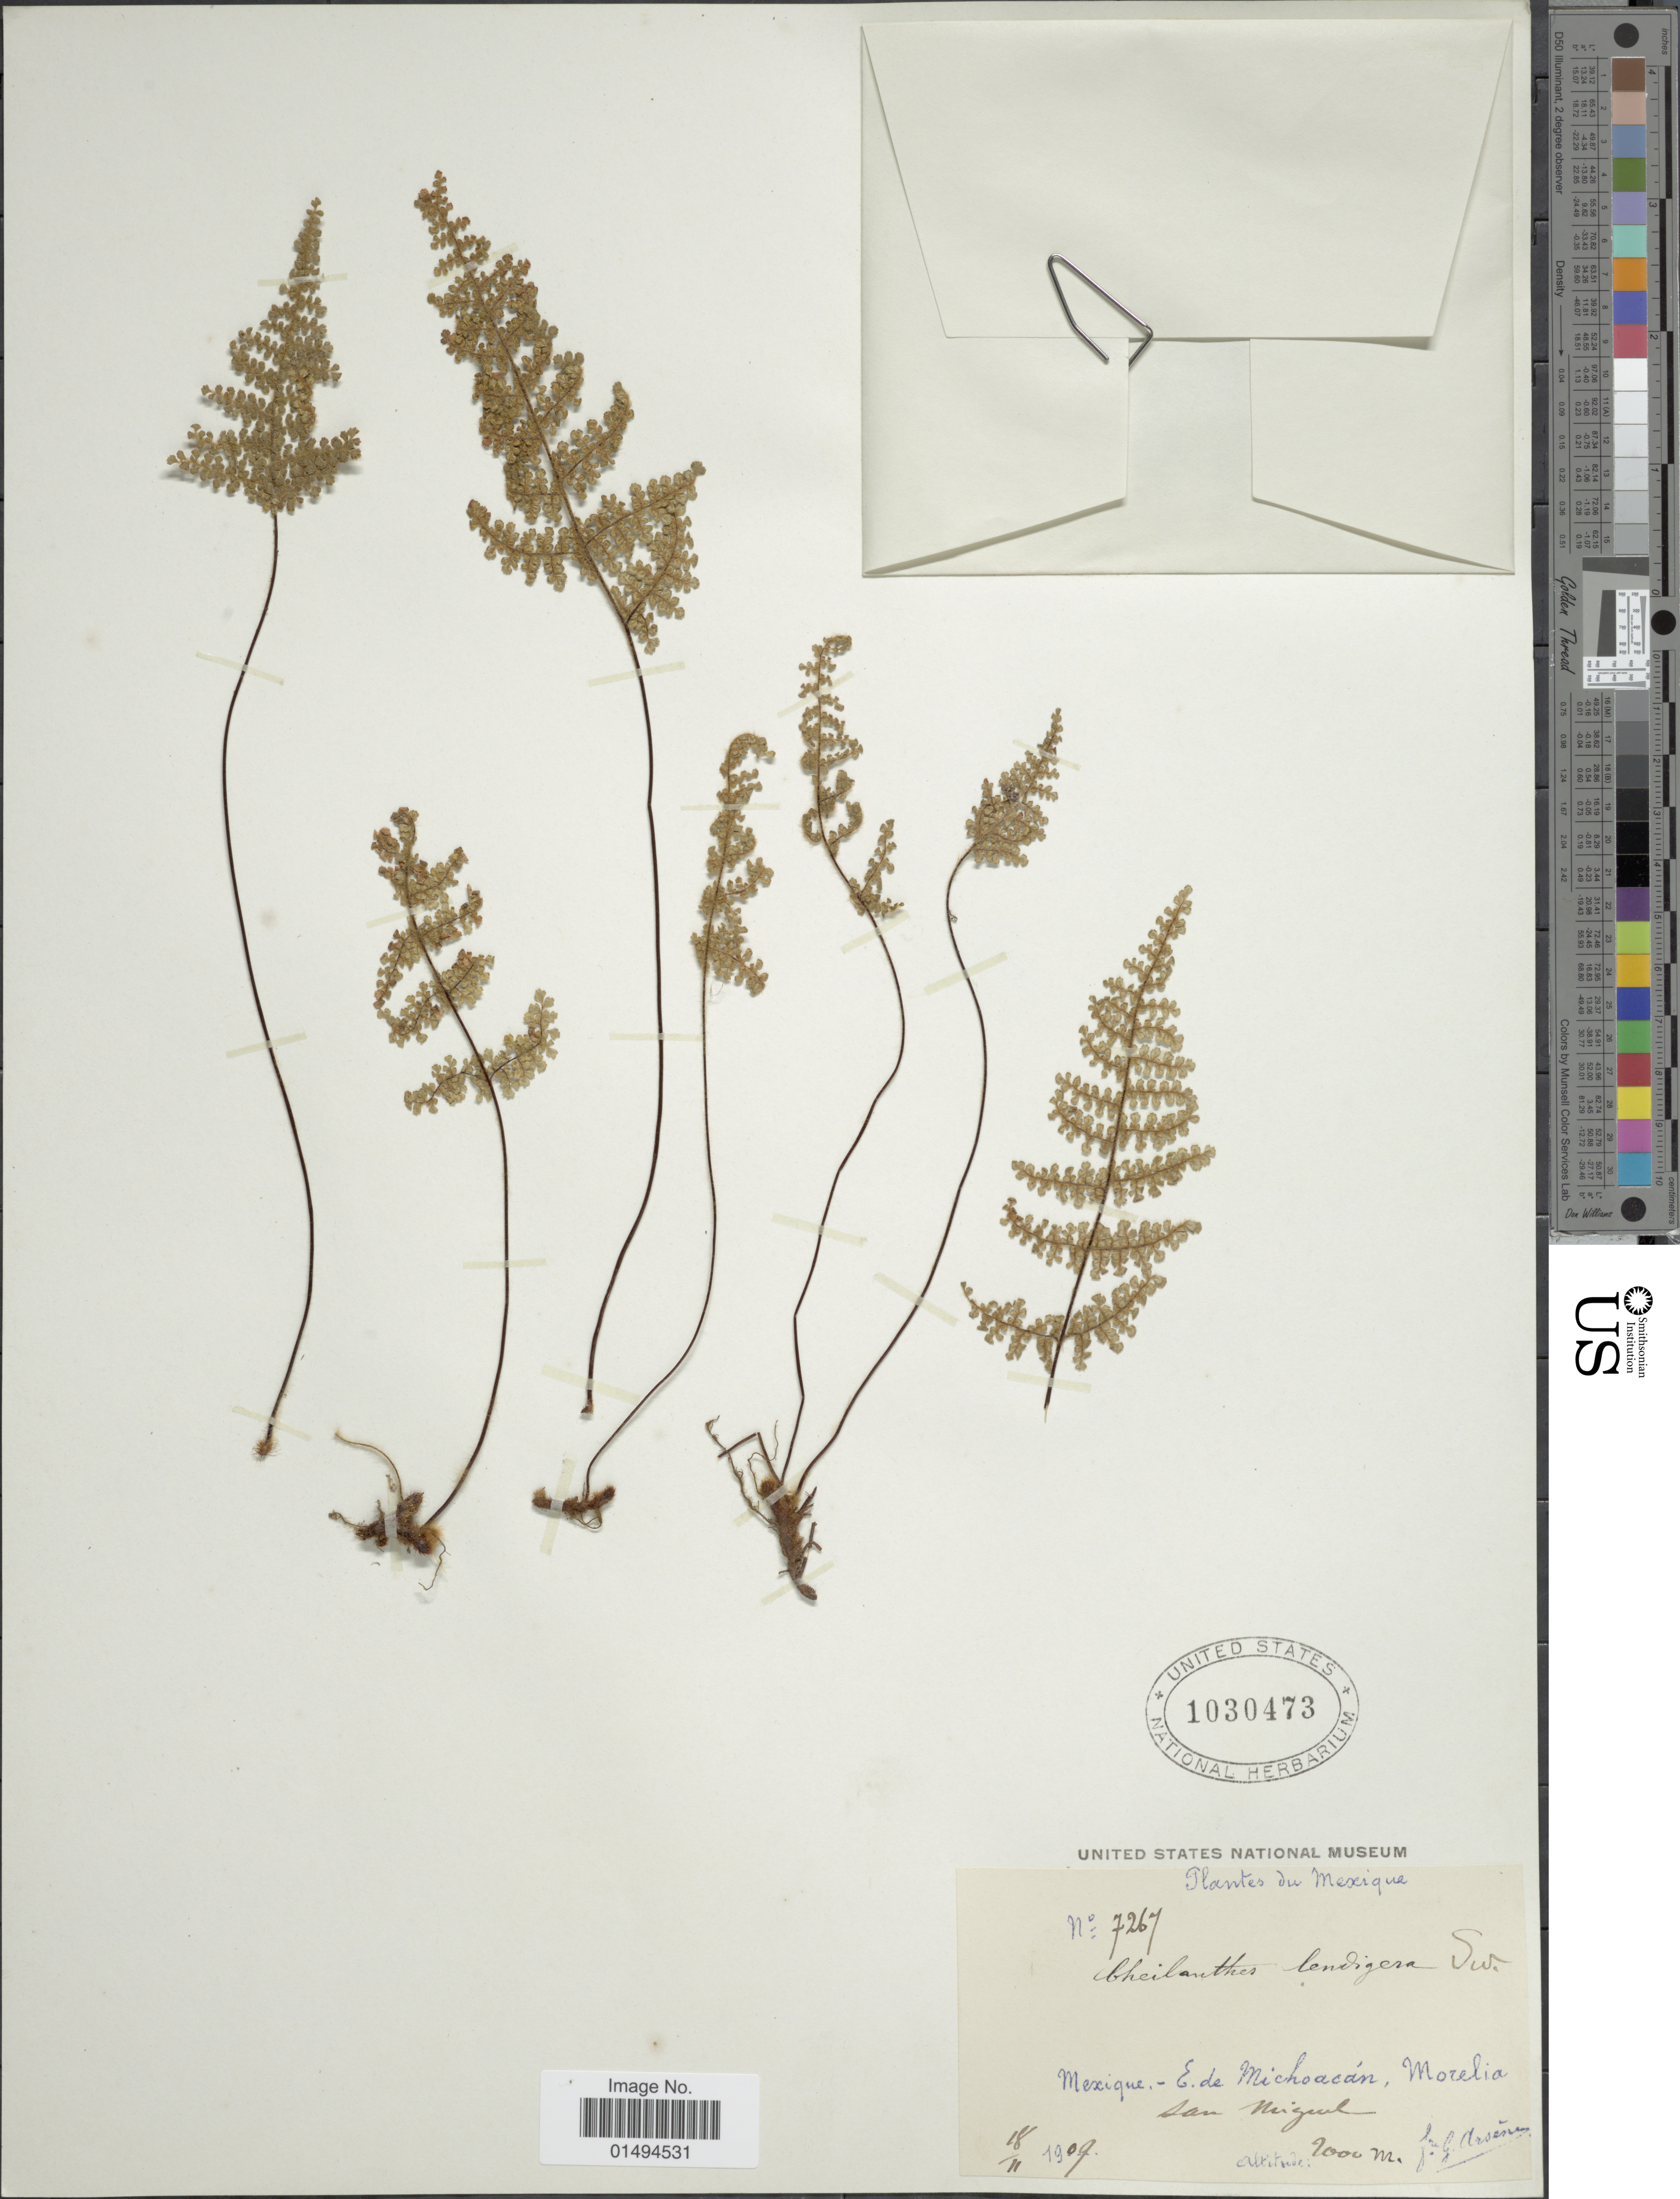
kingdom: Plantae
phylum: Tracheophyta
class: Polypodiopsida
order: Polypodiales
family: Pteridaceae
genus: Myriopteris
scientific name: Myriopteris lendigera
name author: (Cav.) J. Sm.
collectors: Bro. G. Arsène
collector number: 7267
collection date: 1909-11-17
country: Mexico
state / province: Michoacán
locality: Mexique.- E. de Michoacan, Morelia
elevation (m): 2000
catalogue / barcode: US 1030473